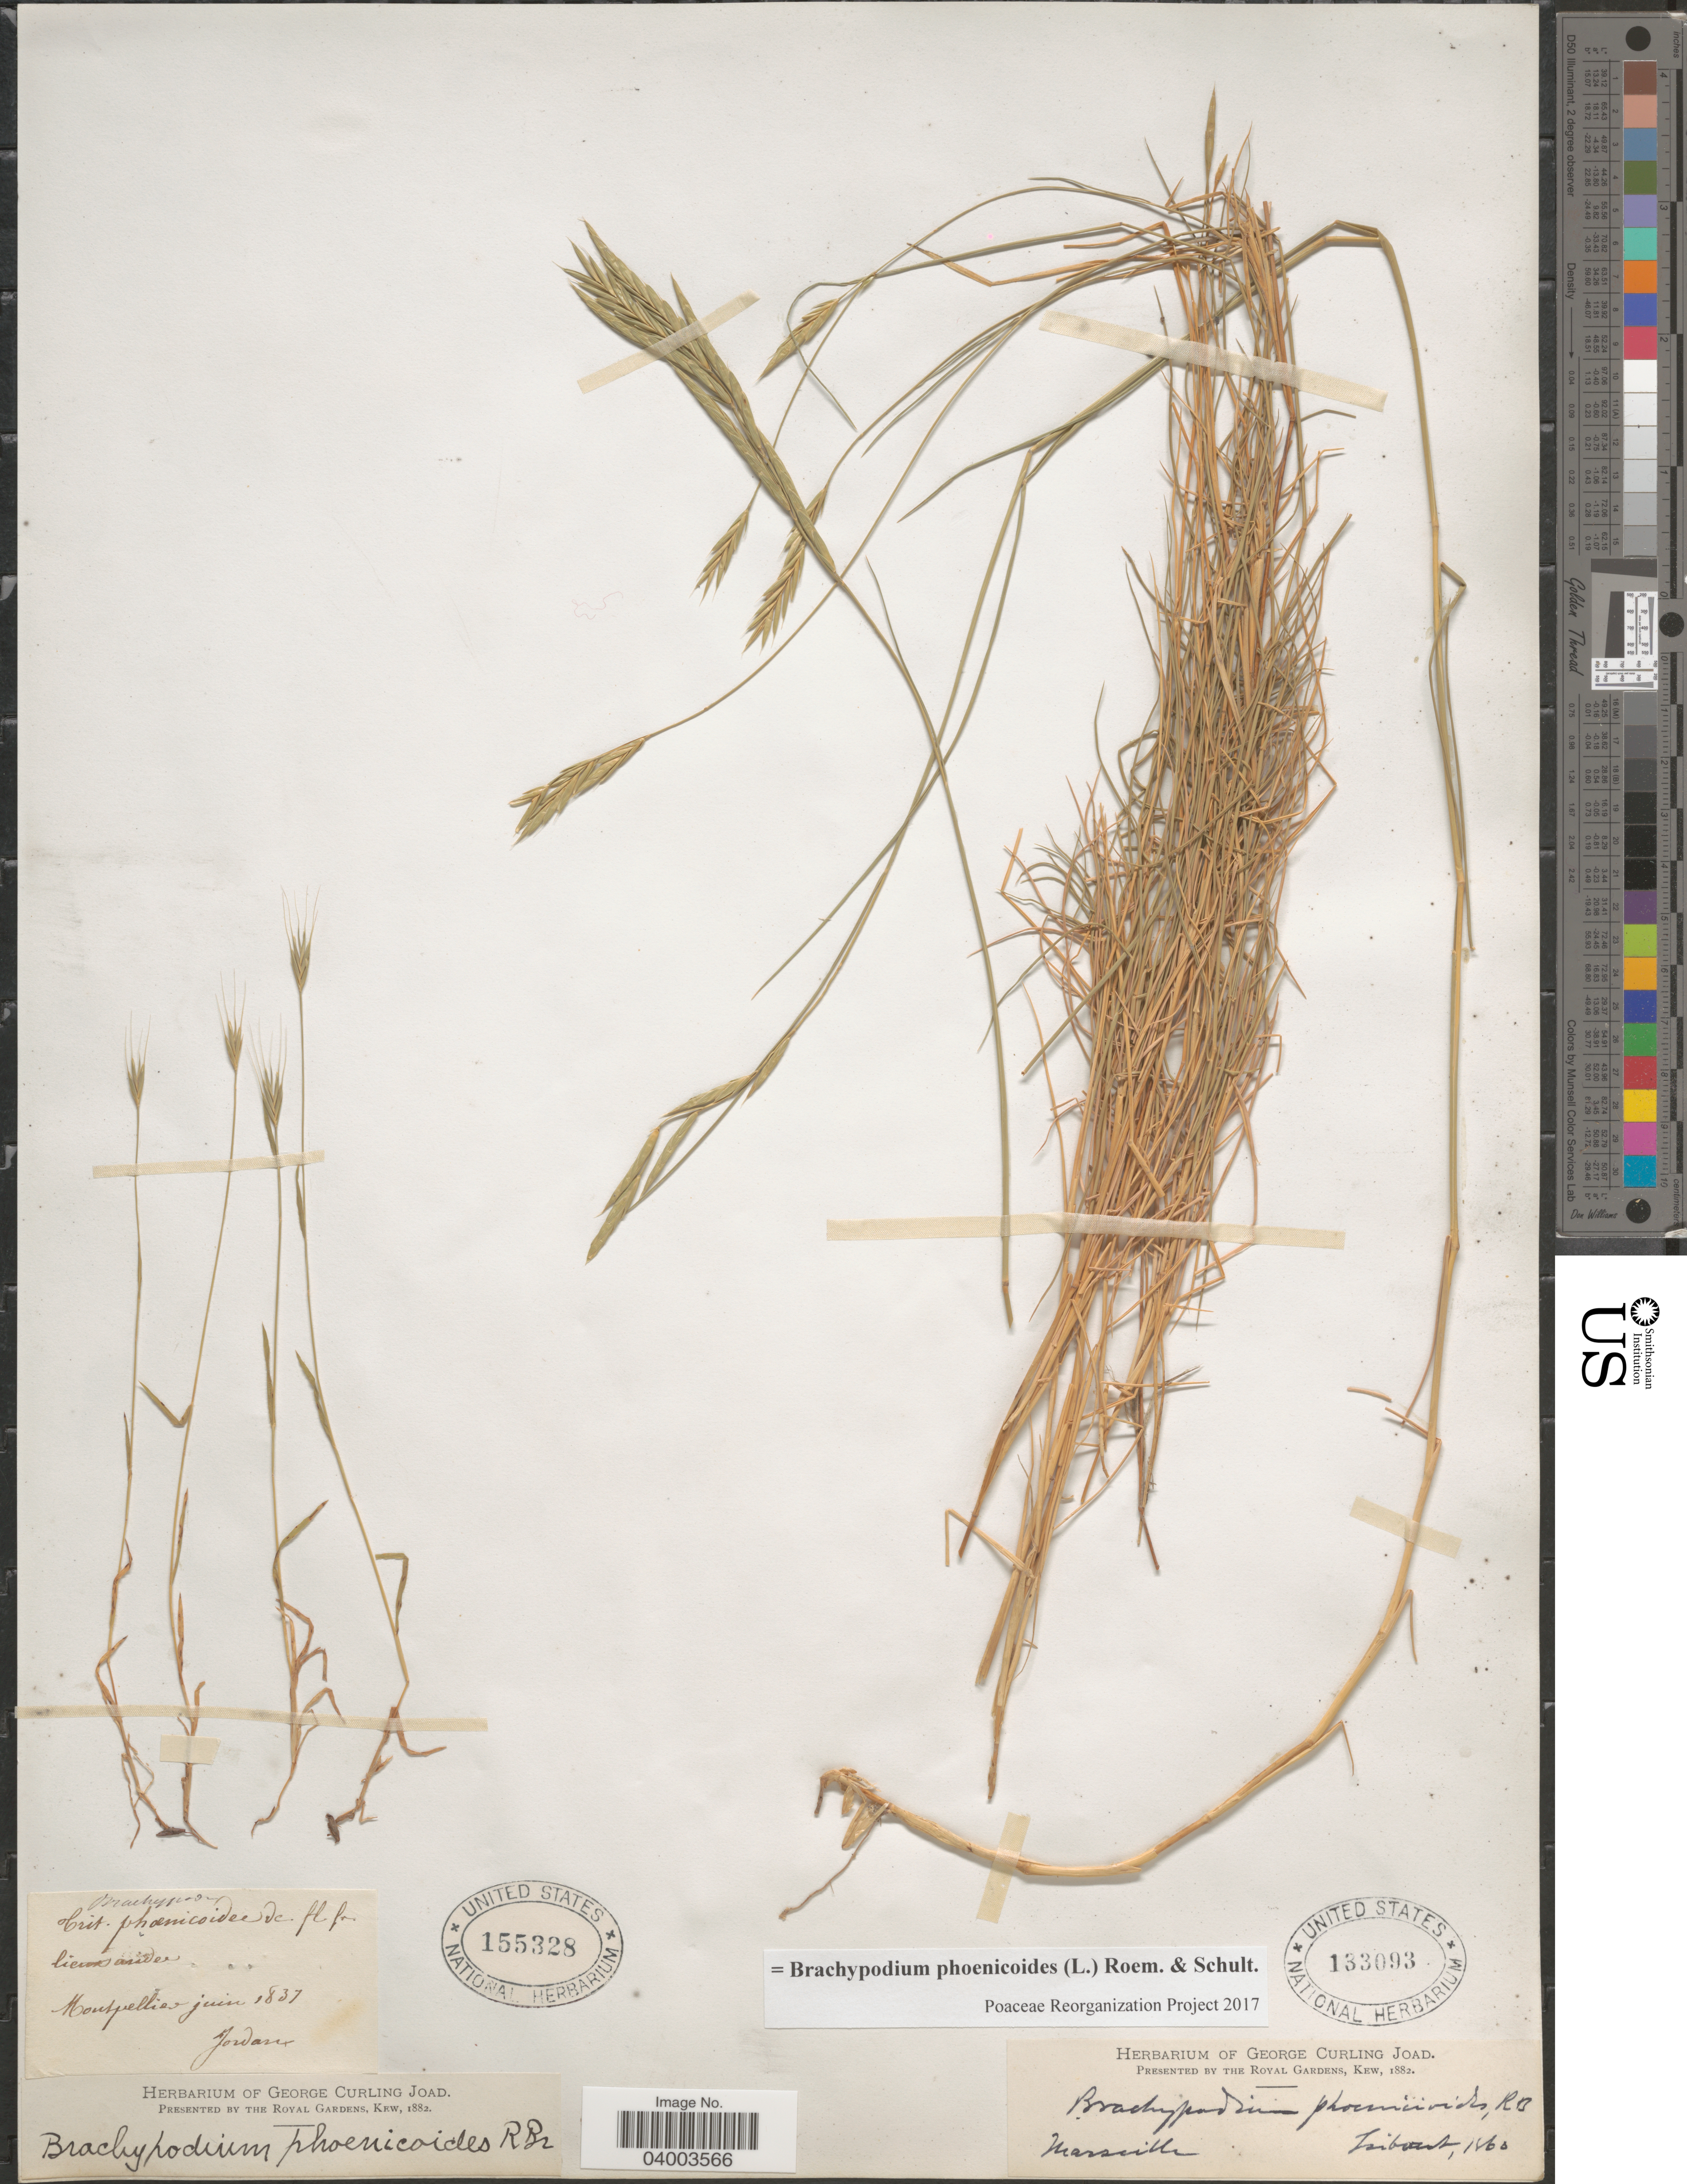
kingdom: Plantae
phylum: Tracheophyta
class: Liliopsida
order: Poales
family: Poaceae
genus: Brachypodium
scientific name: Brachypodium phoenicoides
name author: (L.) Roem. & Schult.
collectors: Tribout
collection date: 1863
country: France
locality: Marseille.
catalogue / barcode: US 133093-2